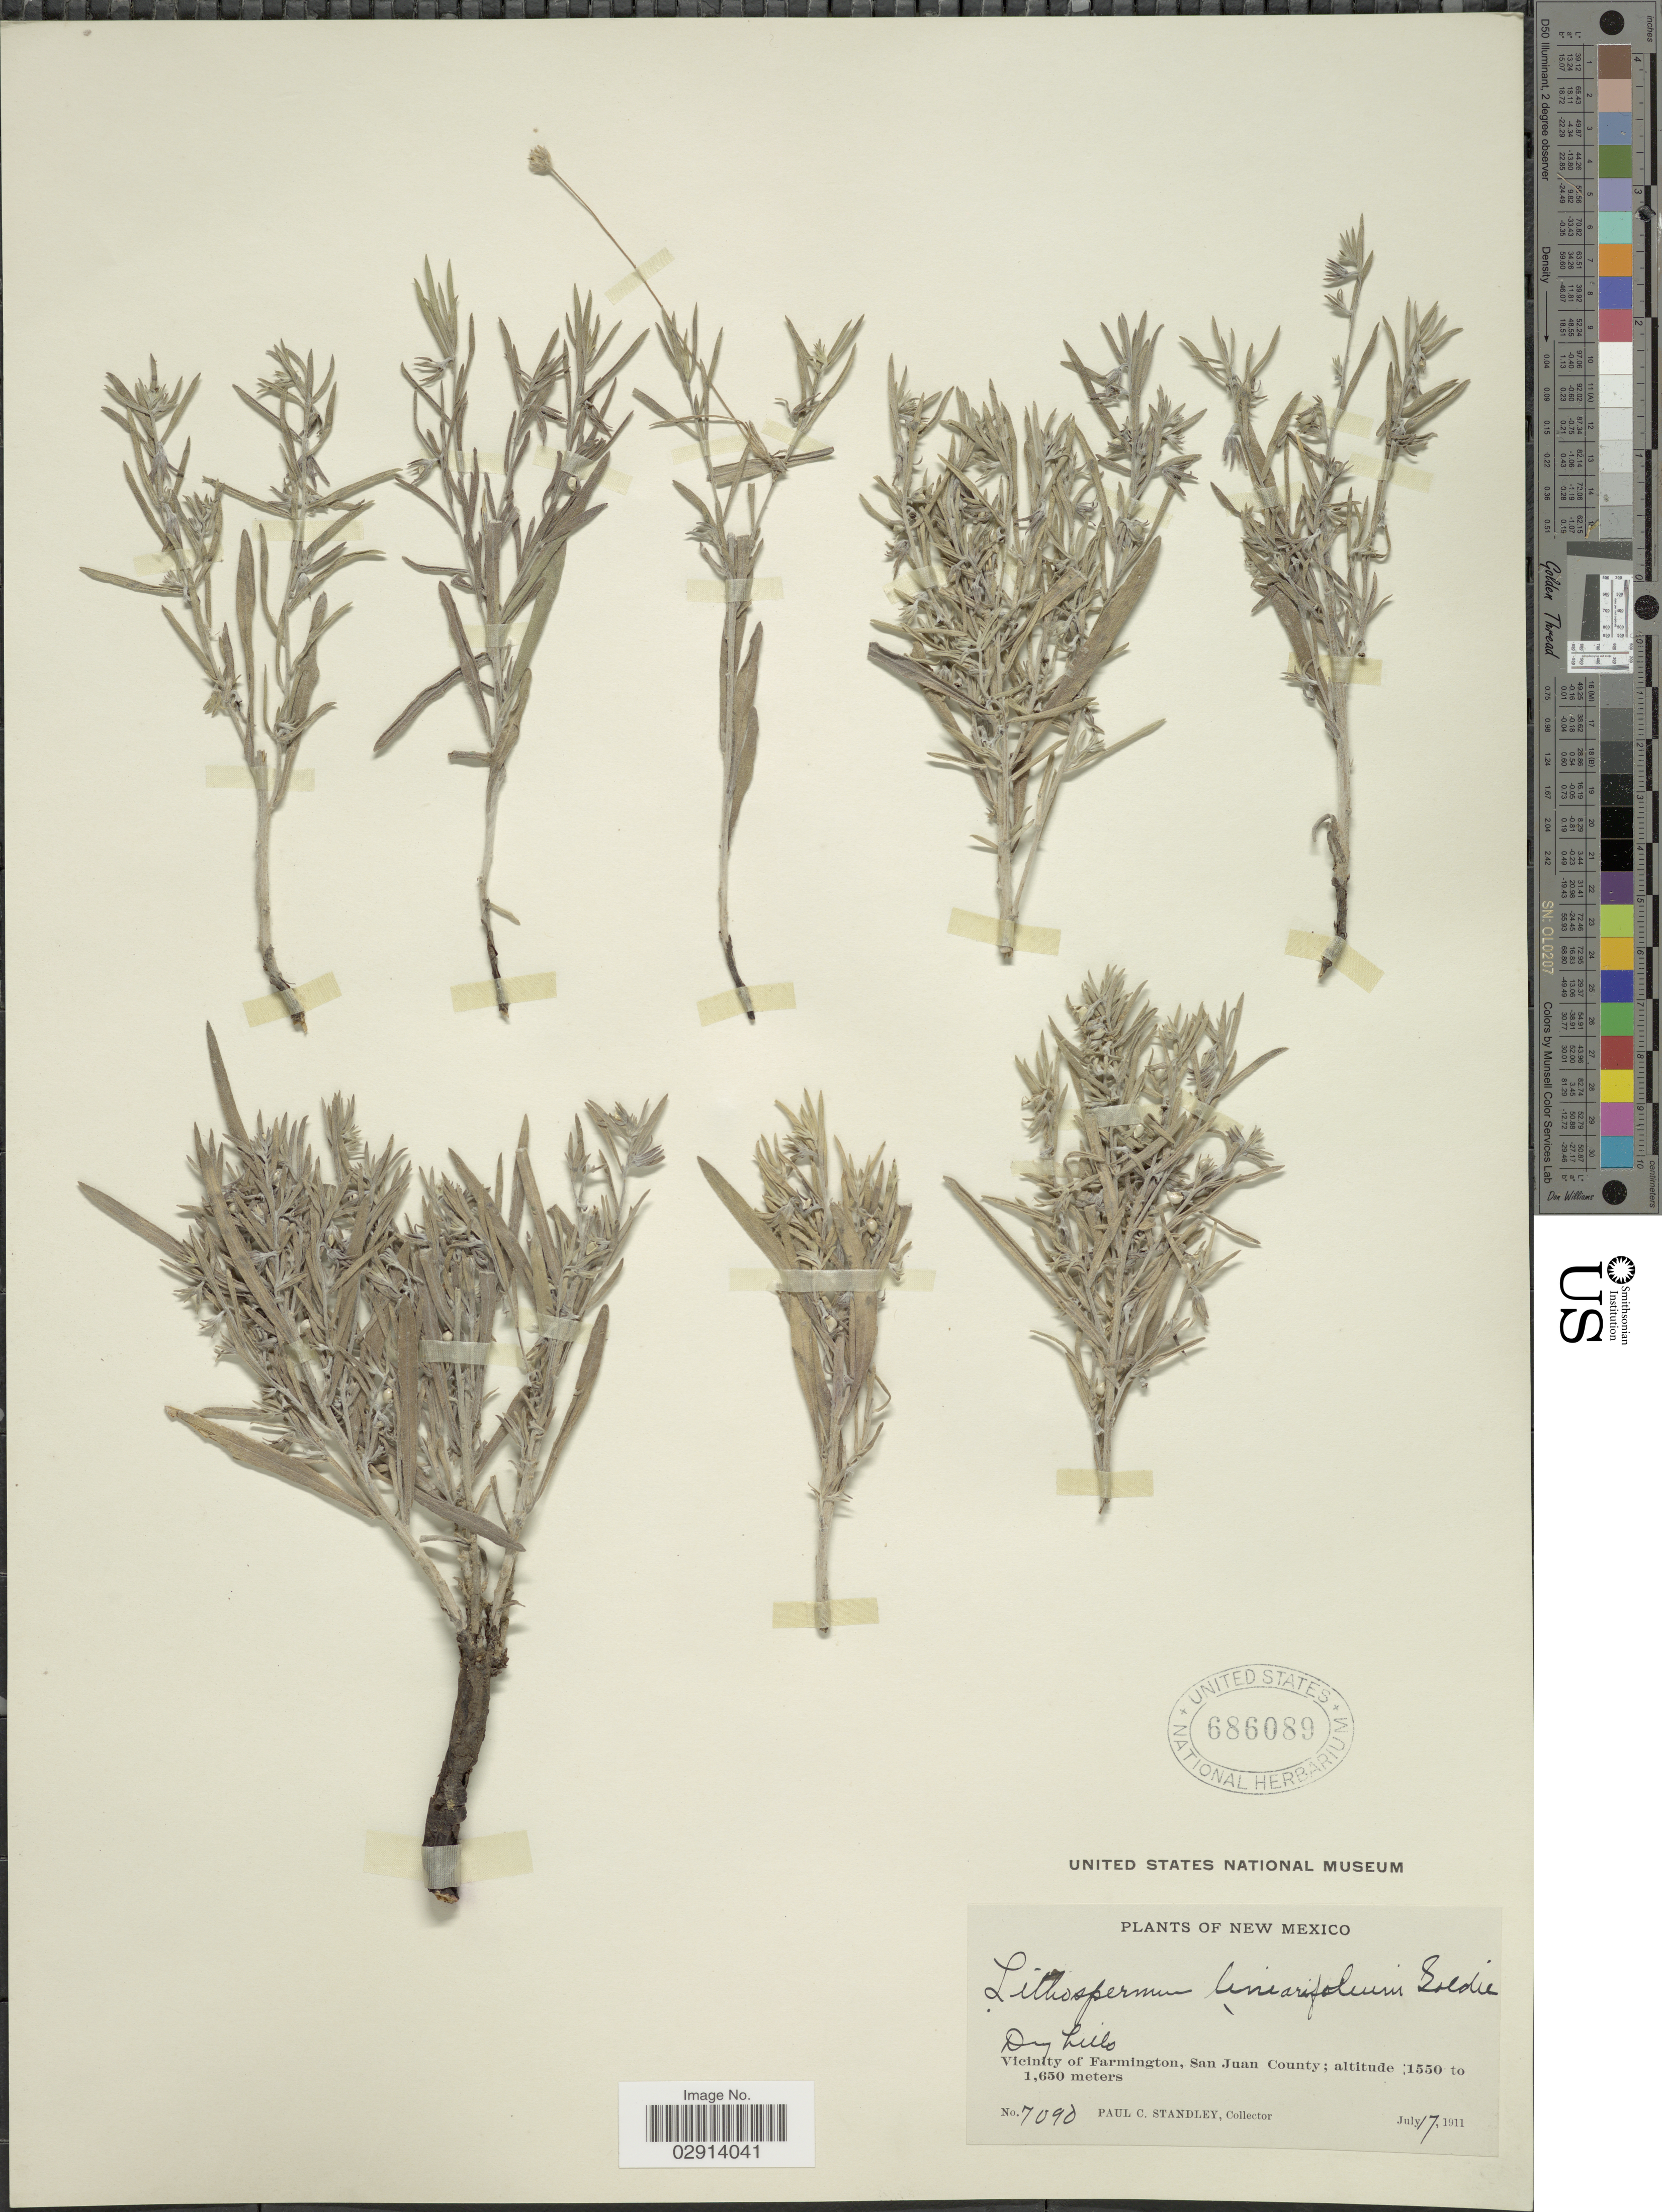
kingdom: Plantae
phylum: Tracheophyta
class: Magnoliopsida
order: Boraginales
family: Boraginaceae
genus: Lithospermum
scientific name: Lithospermum incisum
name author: Lehm.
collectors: P. C. Standley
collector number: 7090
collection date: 1911-07-17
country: United States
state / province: New Mexico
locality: Vicinity of Farmington, San Juan County.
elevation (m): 1550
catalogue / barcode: US 686089